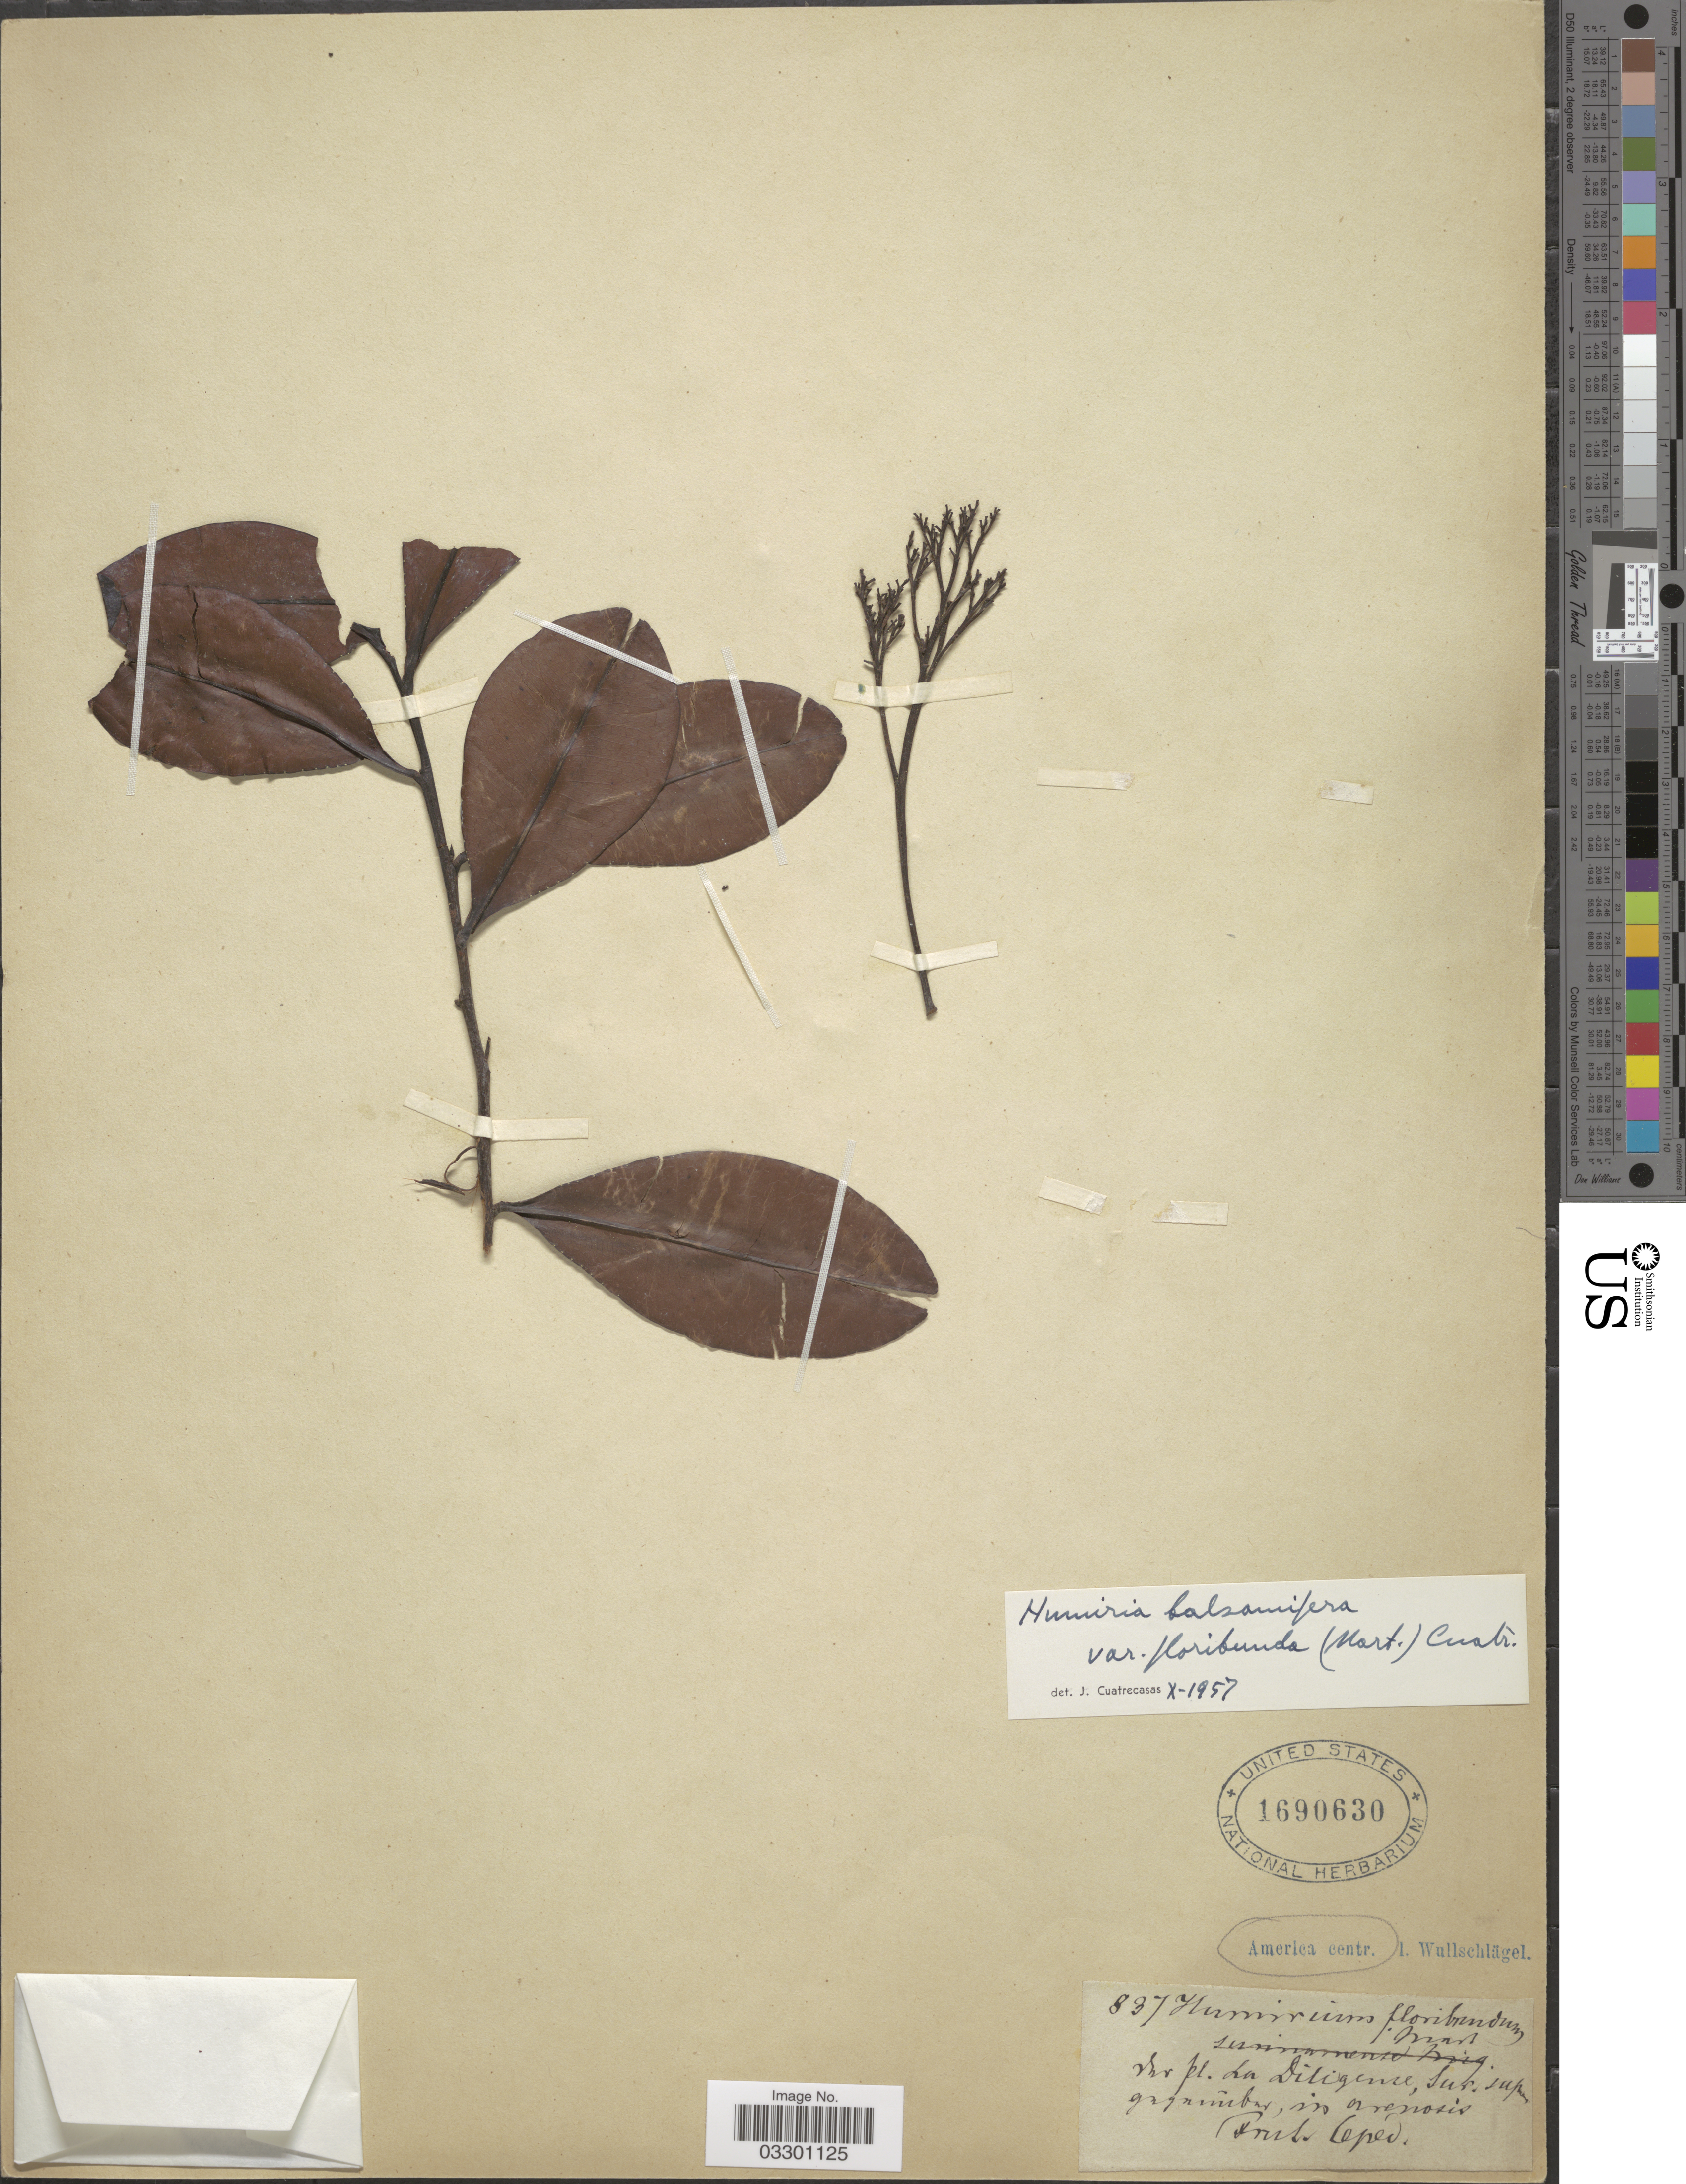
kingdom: Plantae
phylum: Tracheophyta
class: Magnoliopsida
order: Malpighiales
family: Humiriaceae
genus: Humiria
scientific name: Humiria balsamifera var. floribunda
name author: (Mart.) Cuatrec.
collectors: Wullschlägel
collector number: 837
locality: America centr. Br. pl. La Diligence, Sur. supra. Prub. Ceped. [interpreted]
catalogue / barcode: US 1690630